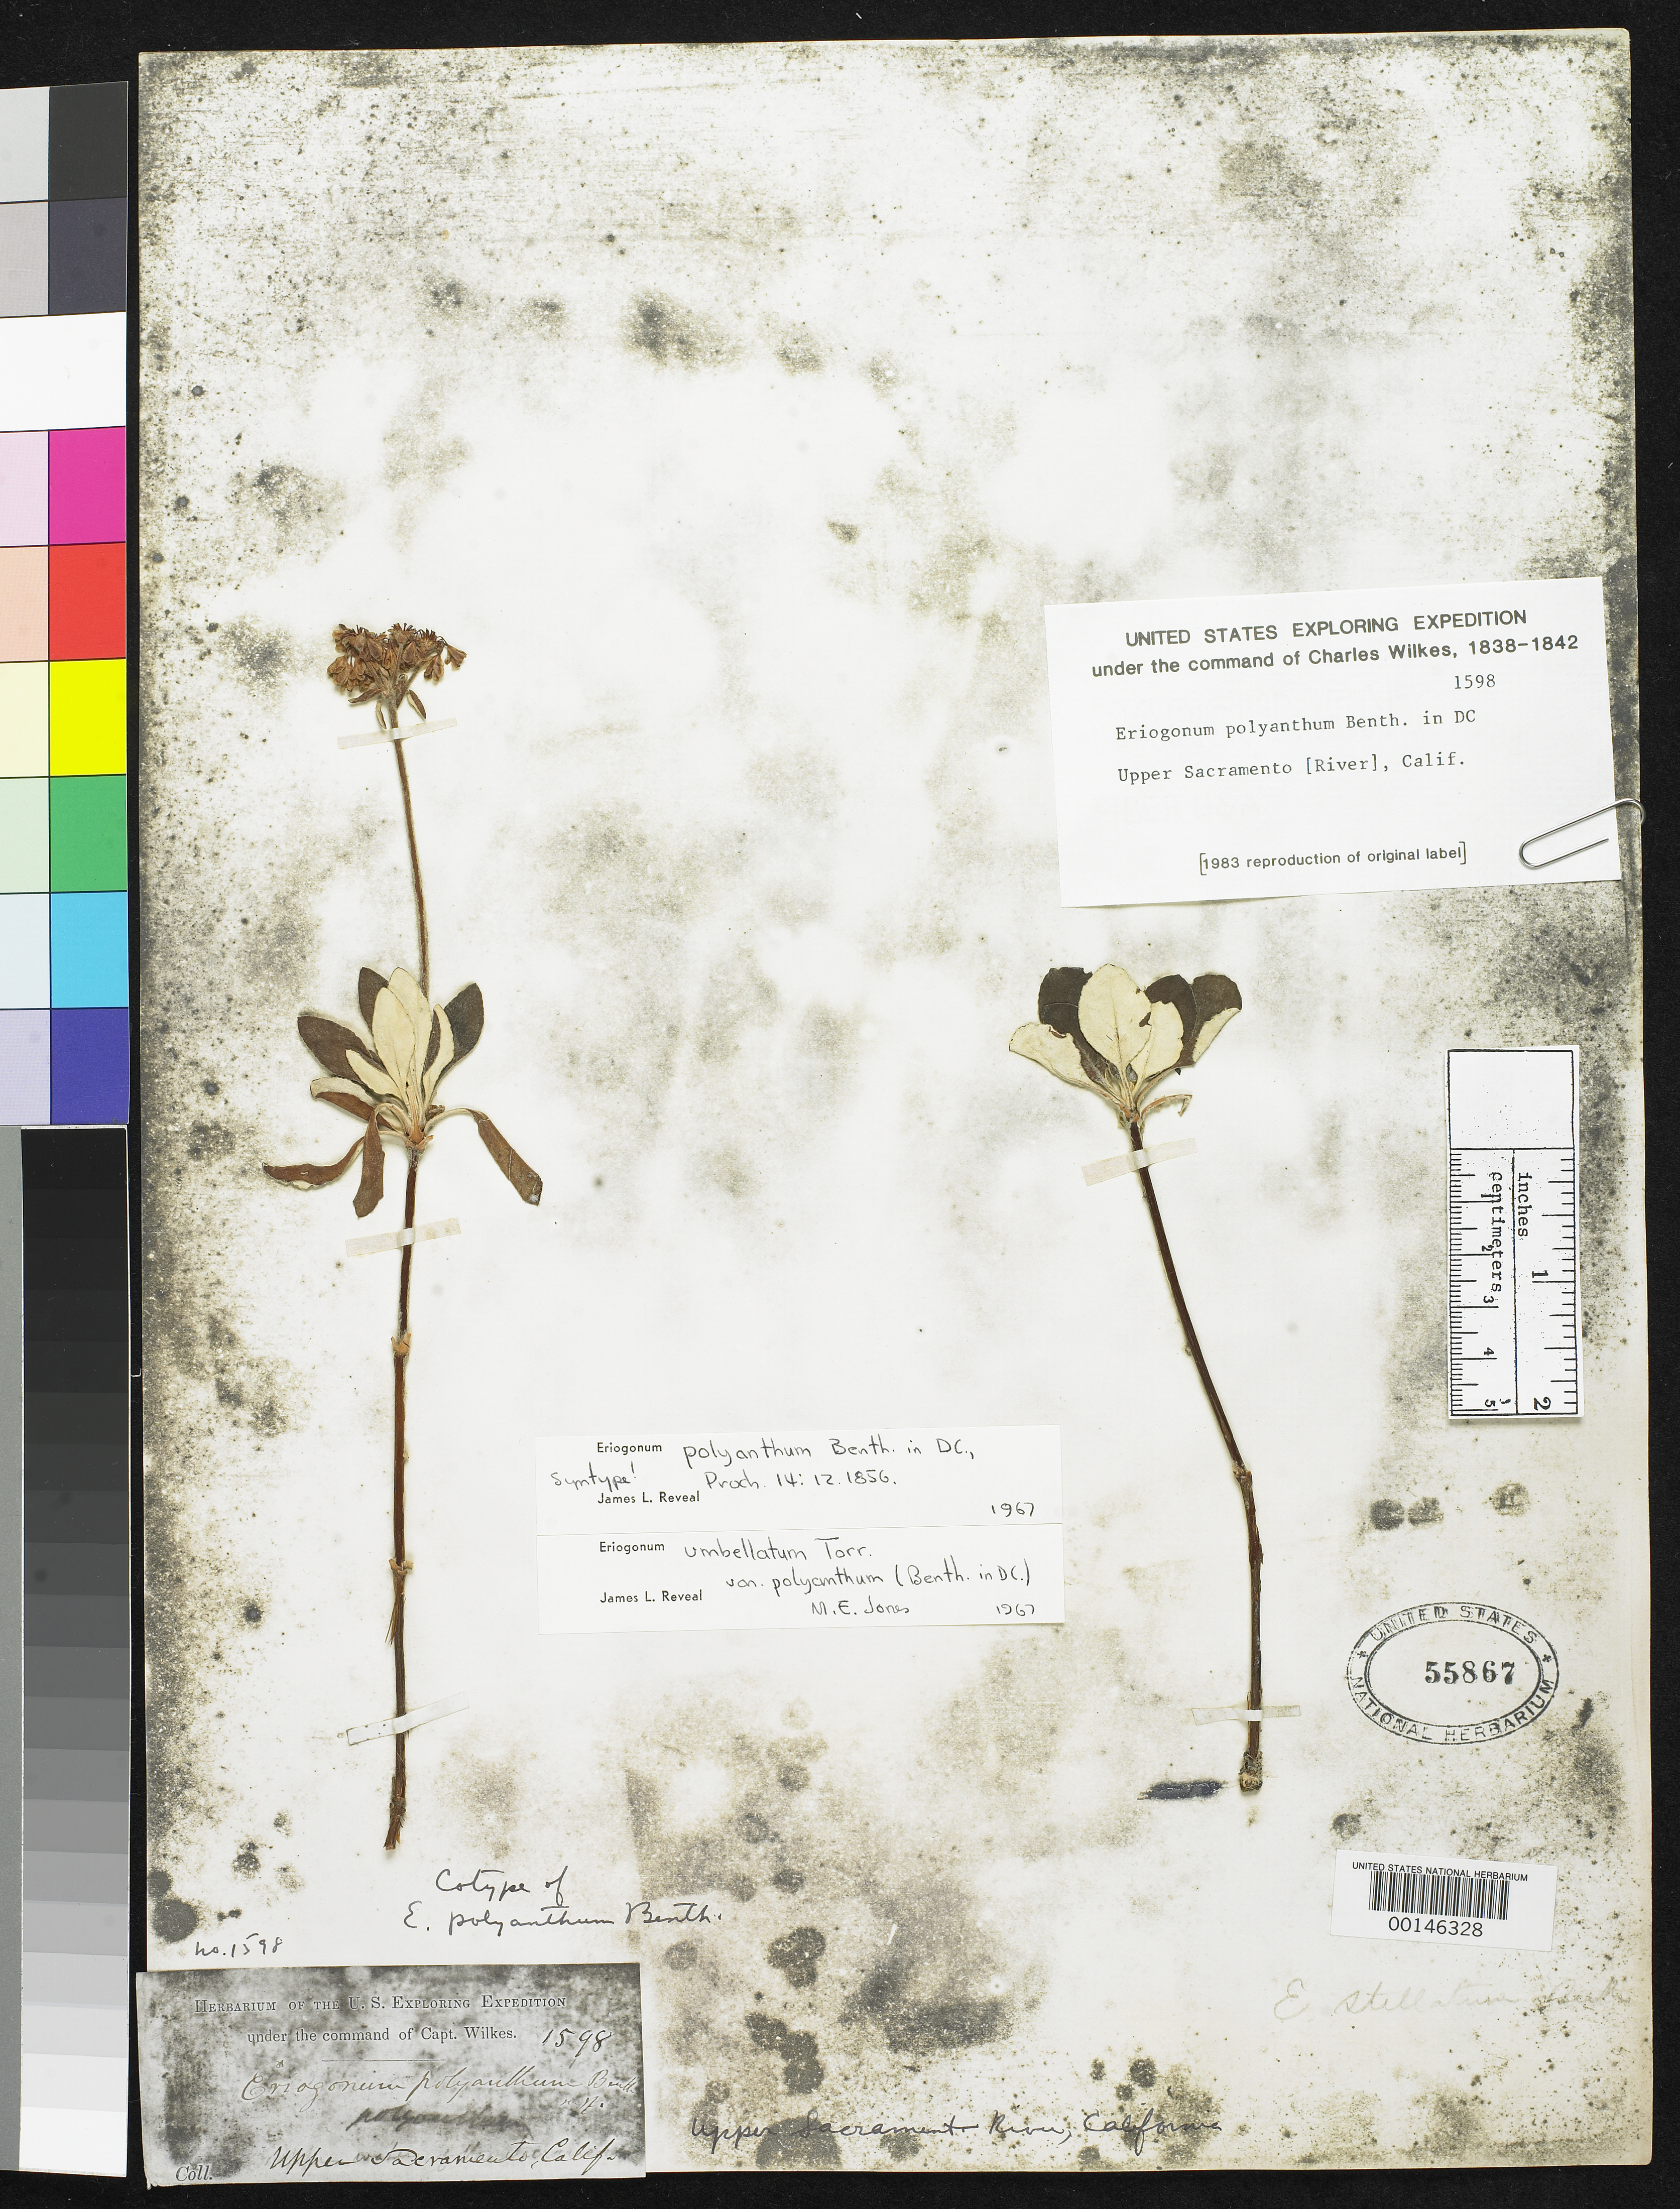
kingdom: Plantae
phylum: Tracheophyta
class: Magnoliopsida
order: Caryophyllales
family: Polygonaceae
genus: Eriogonum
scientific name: Eriogonum polyanthum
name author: Benth. in DC.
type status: Isosyntype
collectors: Wilkes Explor. Exped.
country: United States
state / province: California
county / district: Sacramento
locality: Upper Sacramento Valley.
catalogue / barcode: US 55867